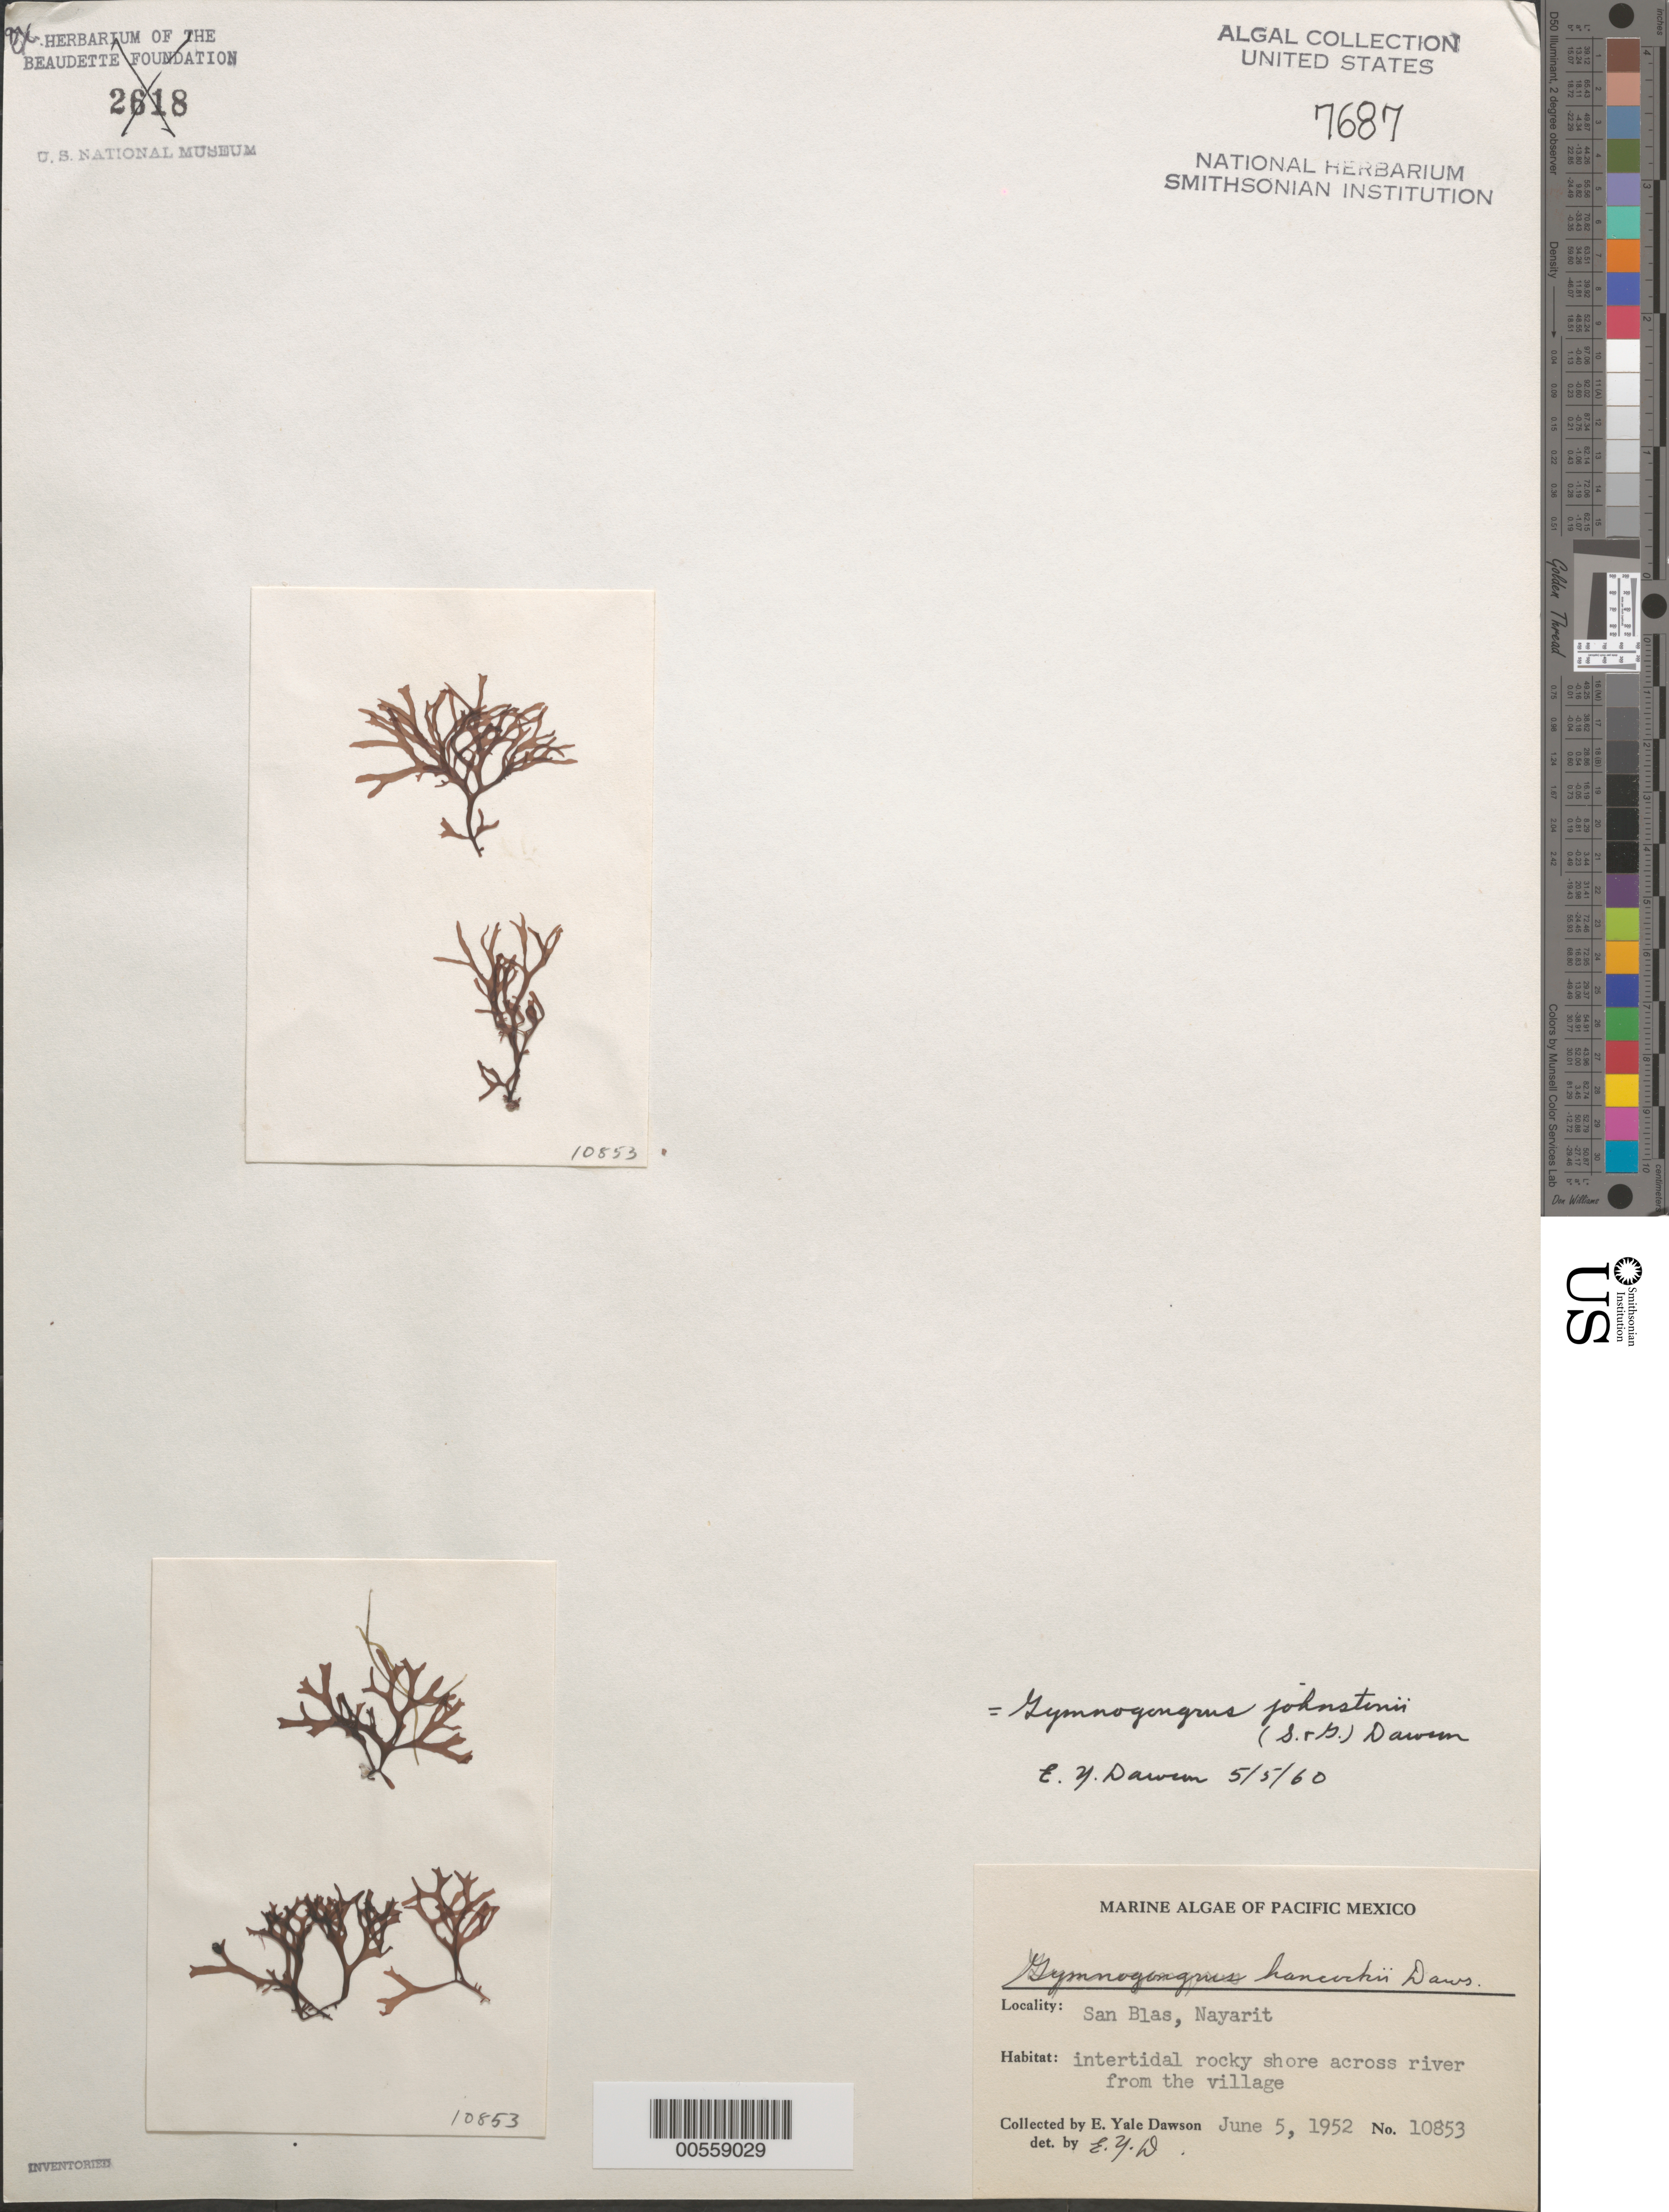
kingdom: Plantae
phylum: Rhodophyta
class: Florideophyceae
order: Gigartinales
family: Phyllophoraceae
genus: Gymnogongrus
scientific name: Gymnogongrus johnstonii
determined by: Dawson, E. Y.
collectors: E. Y. Dawson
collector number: EYD 10853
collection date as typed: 05 Jun 1952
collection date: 1952-06-05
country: Mexico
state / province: Nayarit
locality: San Blas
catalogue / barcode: US 7687